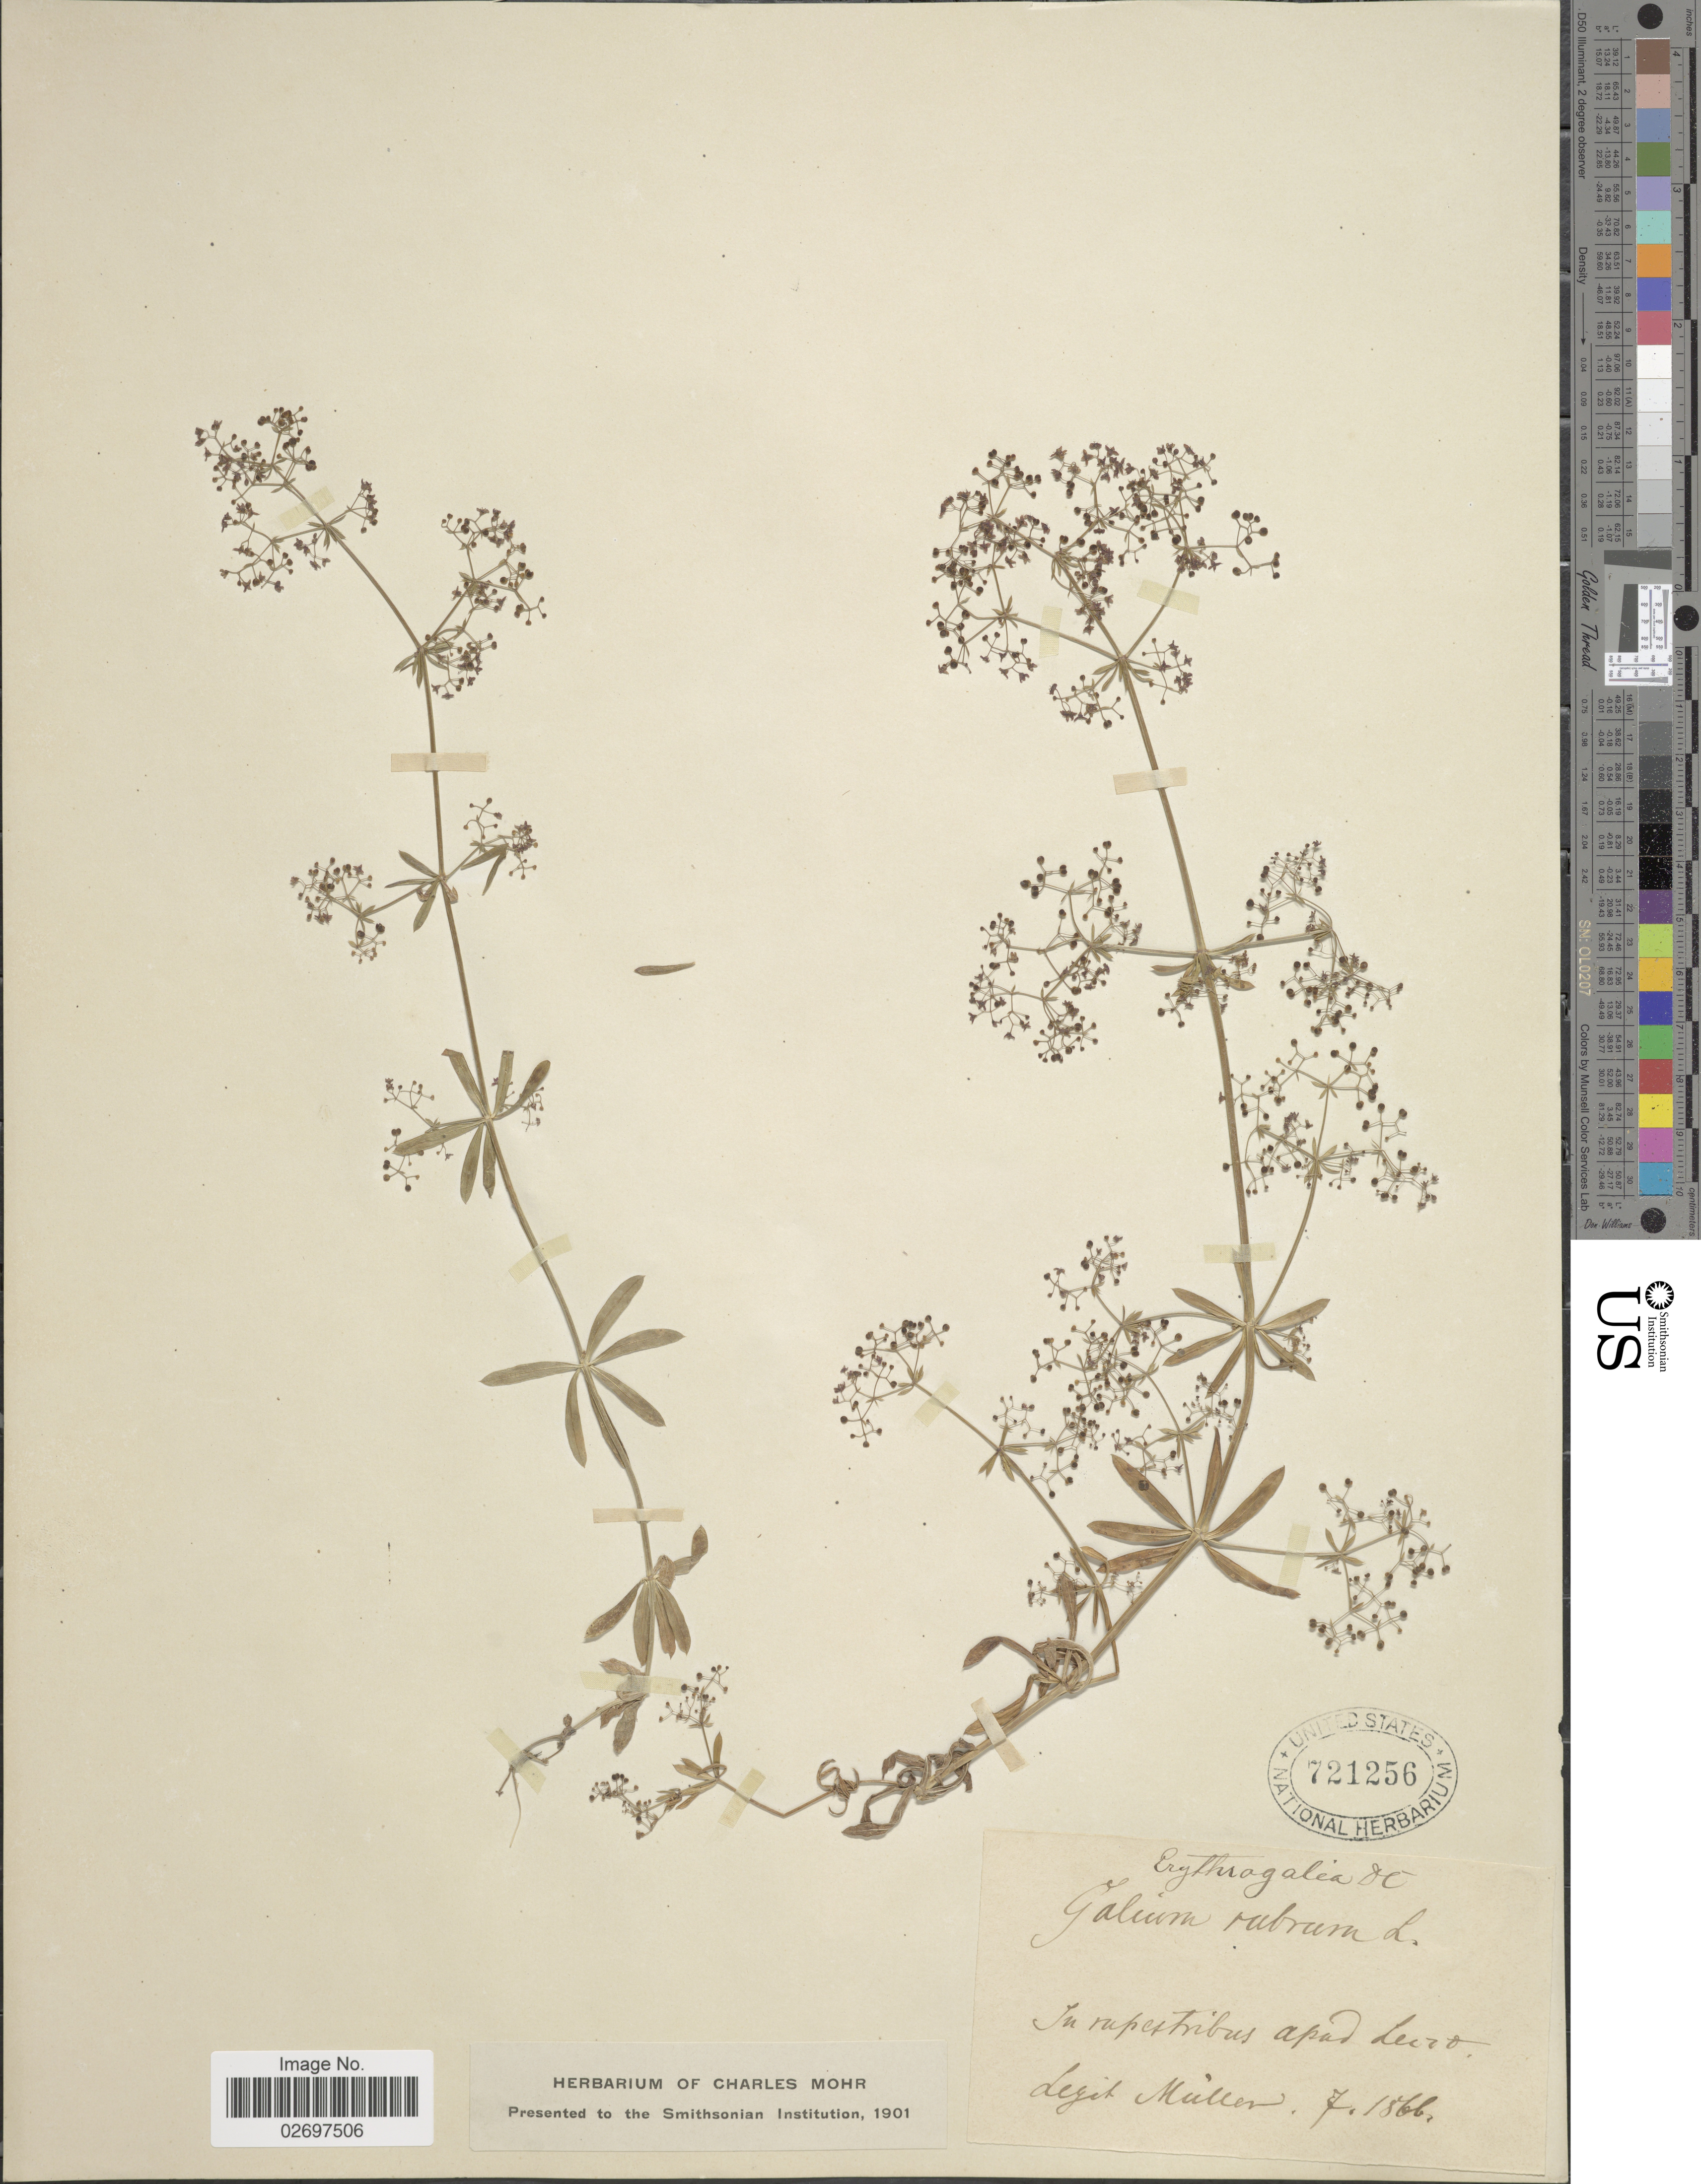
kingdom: Plantae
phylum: Tracheophyta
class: Magnoliopsida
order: Gentianales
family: Rubiaceae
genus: Galium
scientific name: Galium rubrum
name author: L.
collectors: -- Müller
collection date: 1866-07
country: Spain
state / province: Galicia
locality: Leiro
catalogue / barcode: US 721256